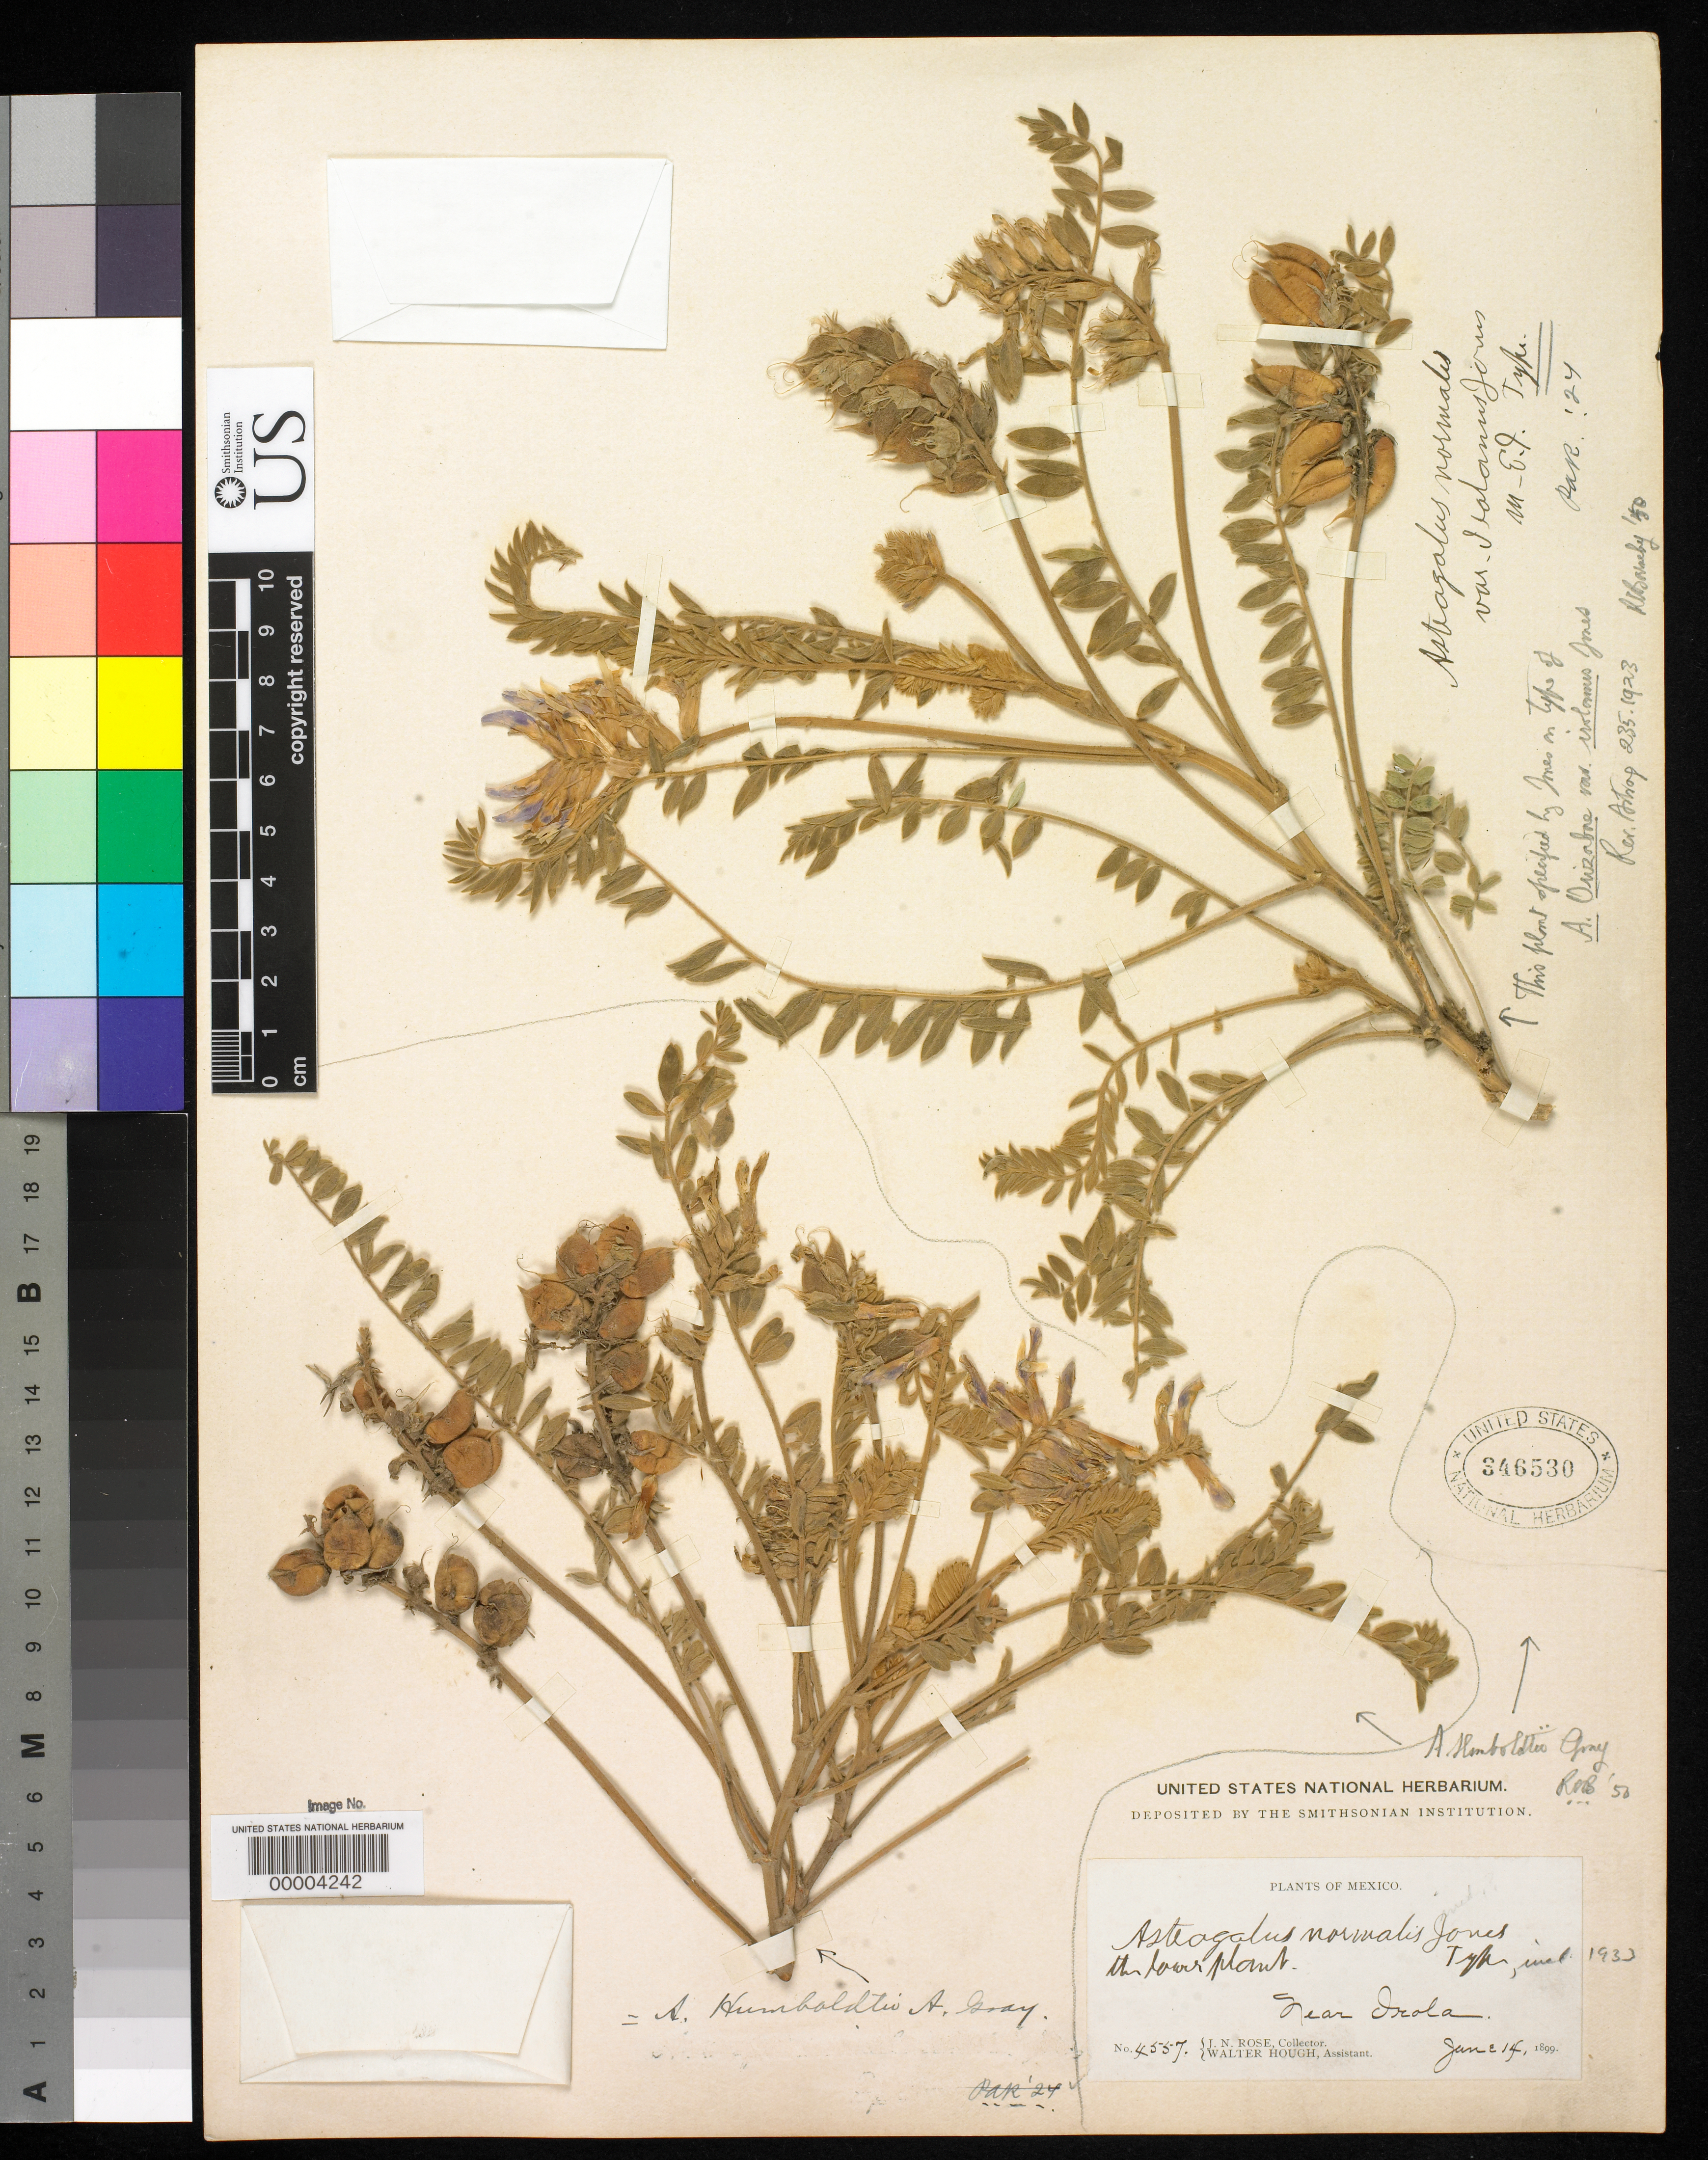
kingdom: Plantae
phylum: Tracheophyta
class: Magnoliopsida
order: Fabales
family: Fabaceae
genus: Astragalus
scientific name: Astragalus orizabae var. irolanus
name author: M.E. Jones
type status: Holotype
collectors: J. N. Rose & W. Hough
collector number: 4557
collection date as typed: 14 Jun 1899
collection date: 1899-06-14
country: Mexico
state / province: Hidalgo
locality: Irola.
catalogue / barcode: US 346530